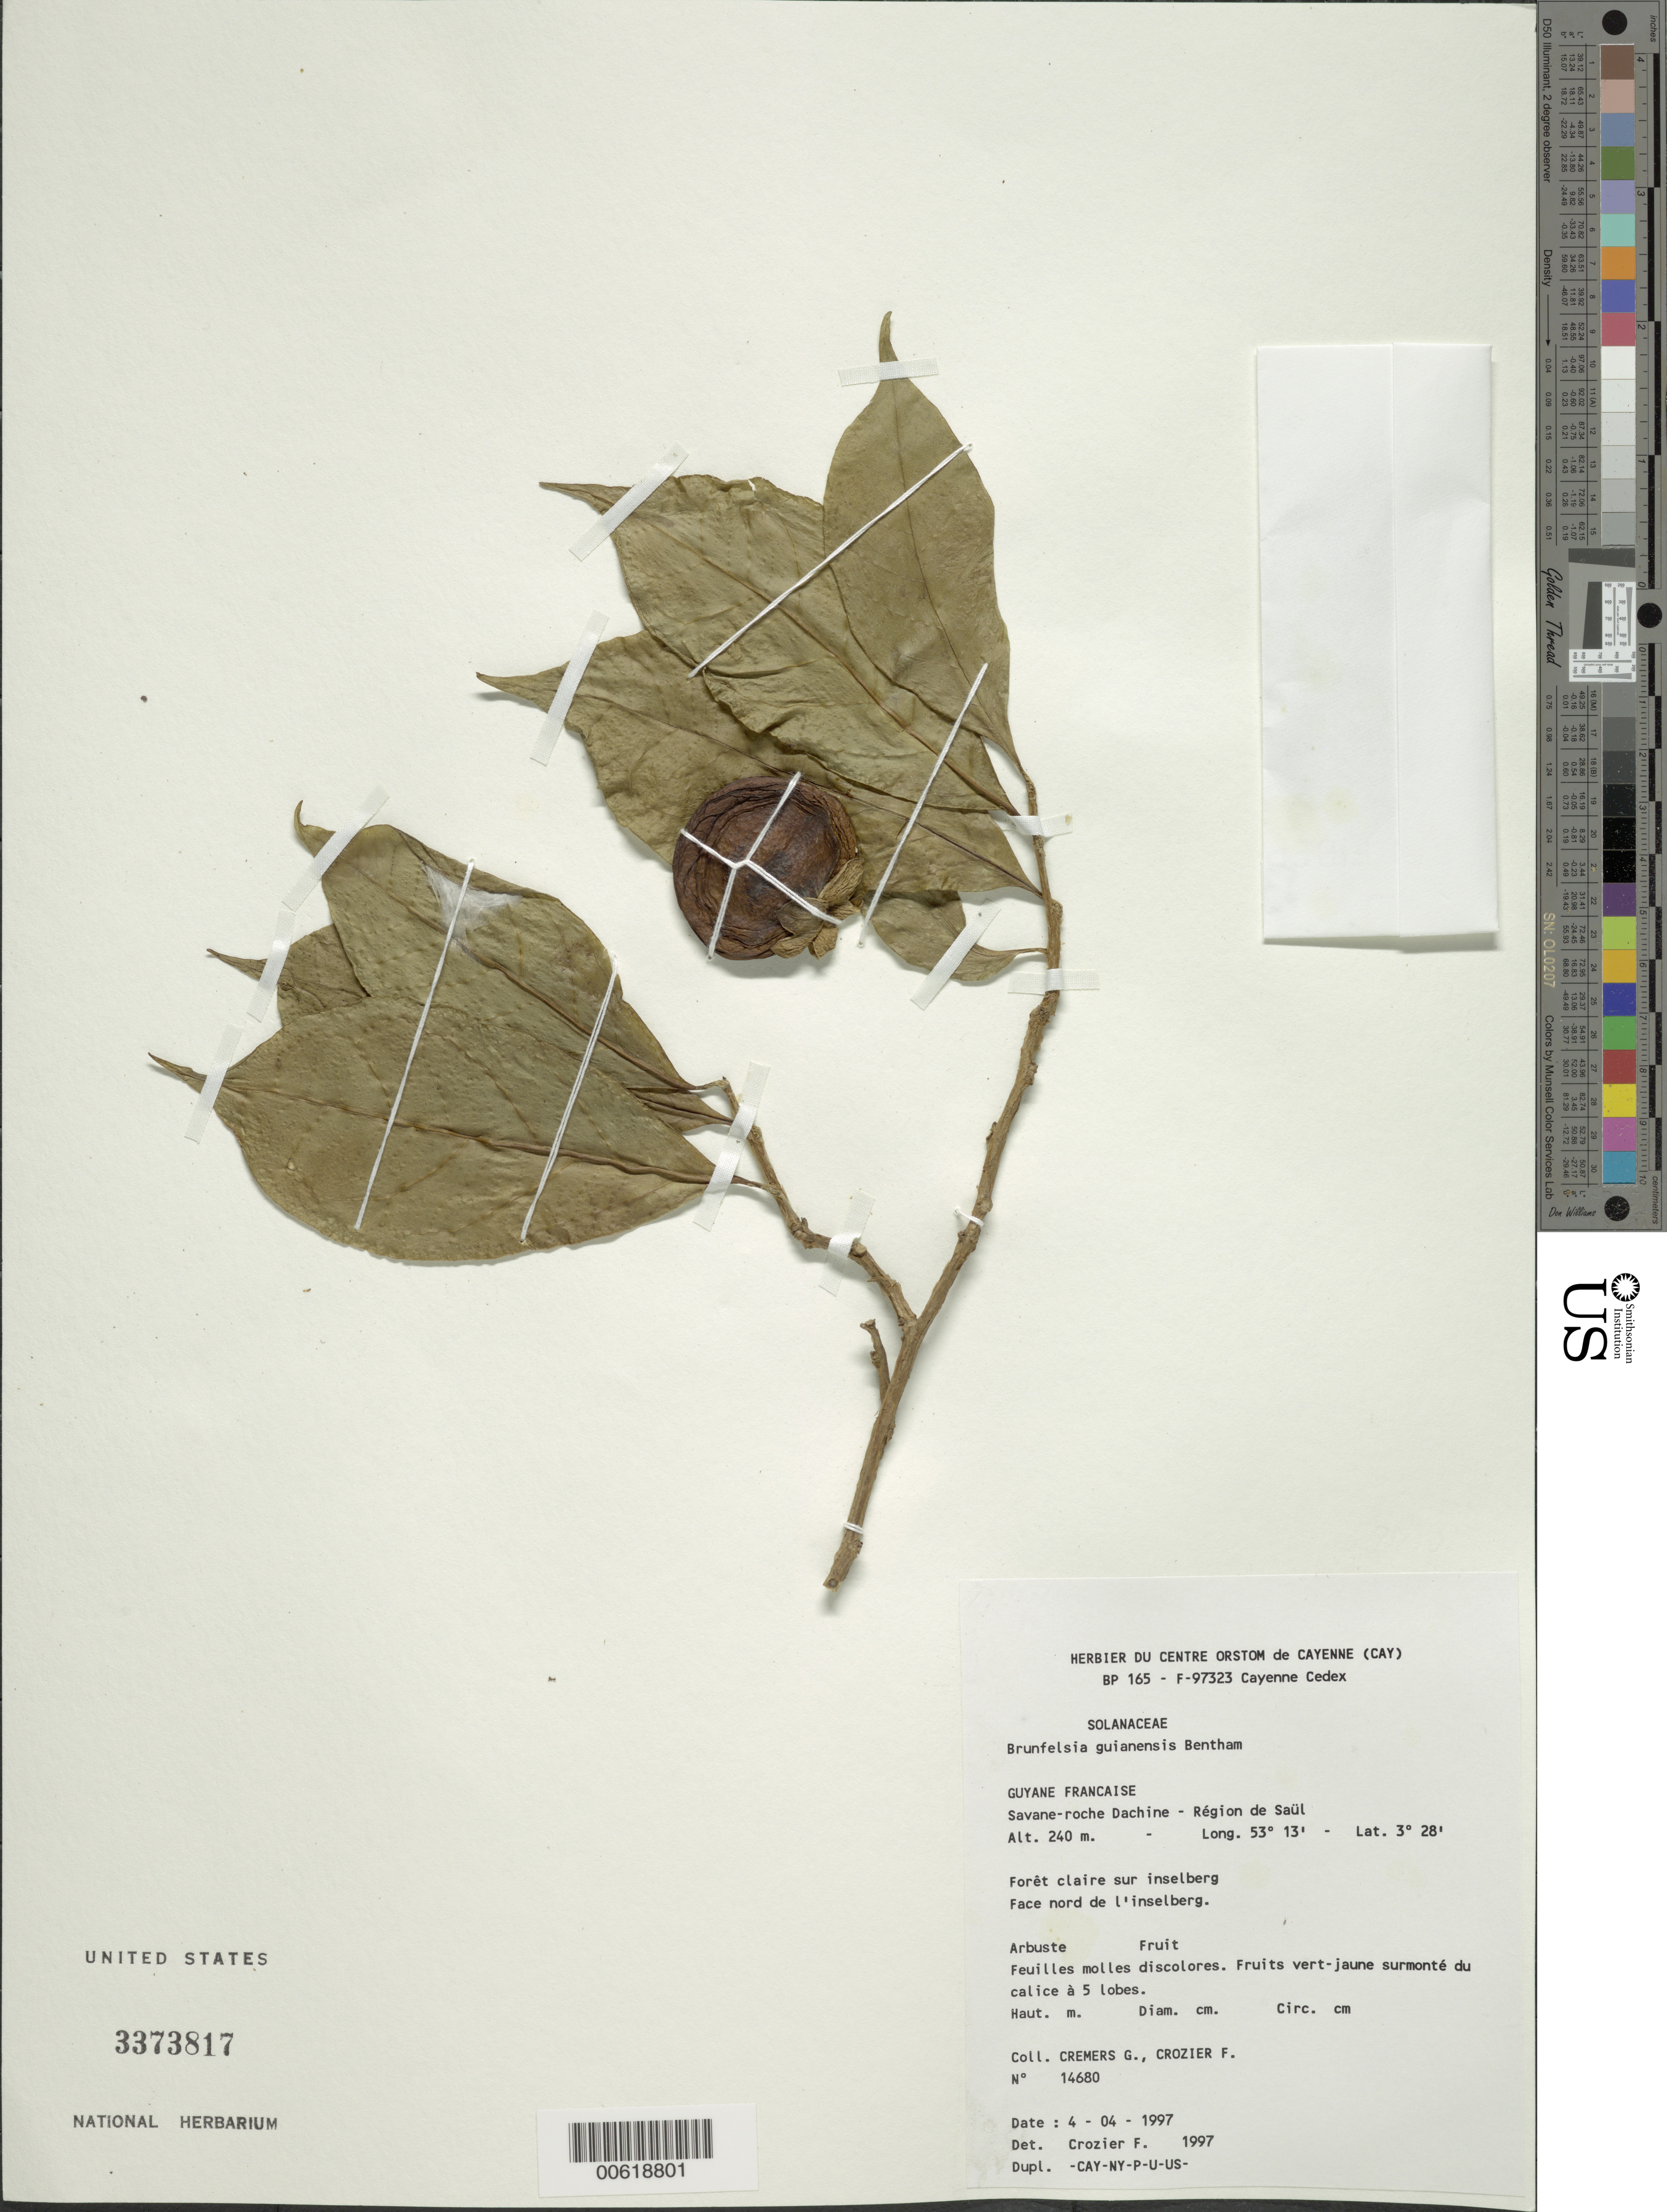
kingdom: Plantae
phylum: Tracheophyta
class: Magnoliopsida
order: Solanales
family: Solanaceae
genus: Brunfelsia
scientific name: Brunfelsia guianensis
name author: Benth.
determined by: Crozier, F.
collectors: G. Cremers & F. Crozier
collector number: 14680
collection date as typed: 4-Apr-97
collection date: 1997-04-04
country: French Guiana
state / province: Saint-Laurent-du-Maroni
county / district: Saül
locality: Saül, savane-roche Dachine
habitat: Forêt claire sur inselberg. Face nord de l 'inselberg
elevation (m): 240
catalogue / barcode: US 3373817